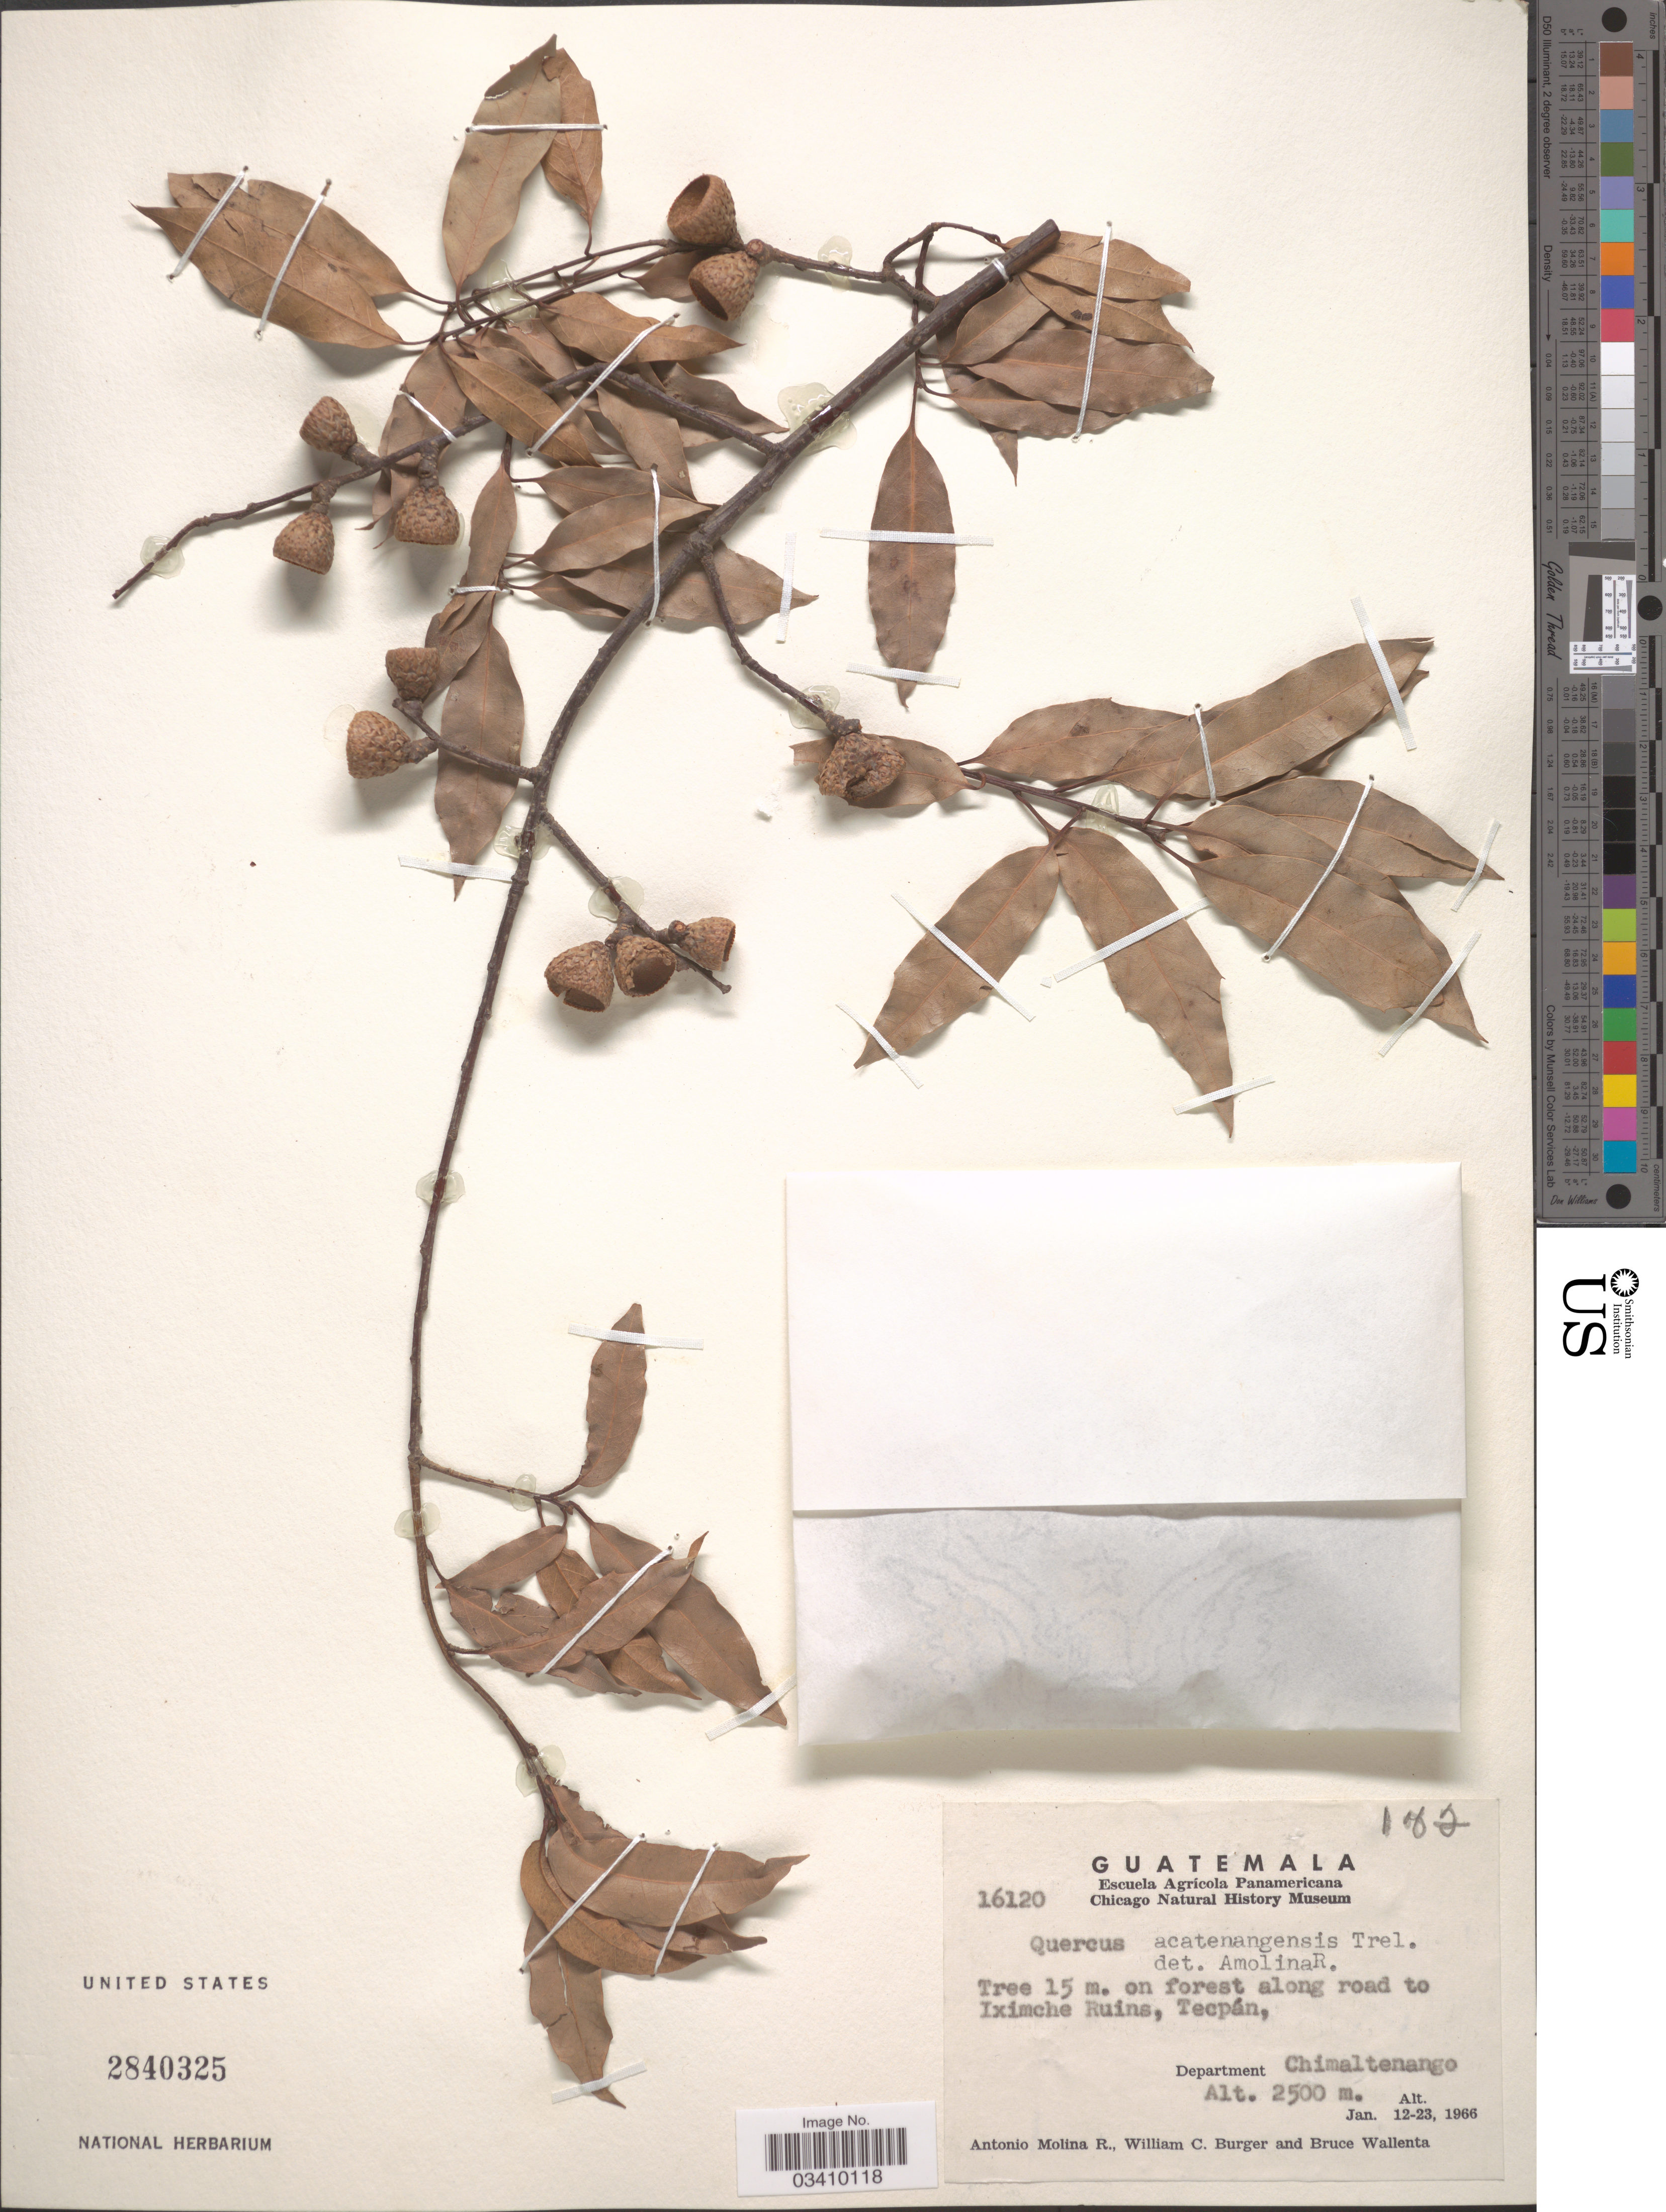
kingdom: Plantae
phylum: Tracheophyta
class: Magnoliopsida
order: Fagales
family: Fagaceae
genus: Quercus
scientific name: Quercus acatenangensis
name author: Trel.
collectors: A. Molina R., W. Burger & B. Wallenta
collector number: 16120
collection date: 1966-01-12/1966-01-23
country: Guatemala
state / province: Chimaltenango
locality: On forest along road to Iximche Ruins, Tecpán, Department Chimaltenango.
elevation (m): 2500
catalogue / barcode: US 2840325